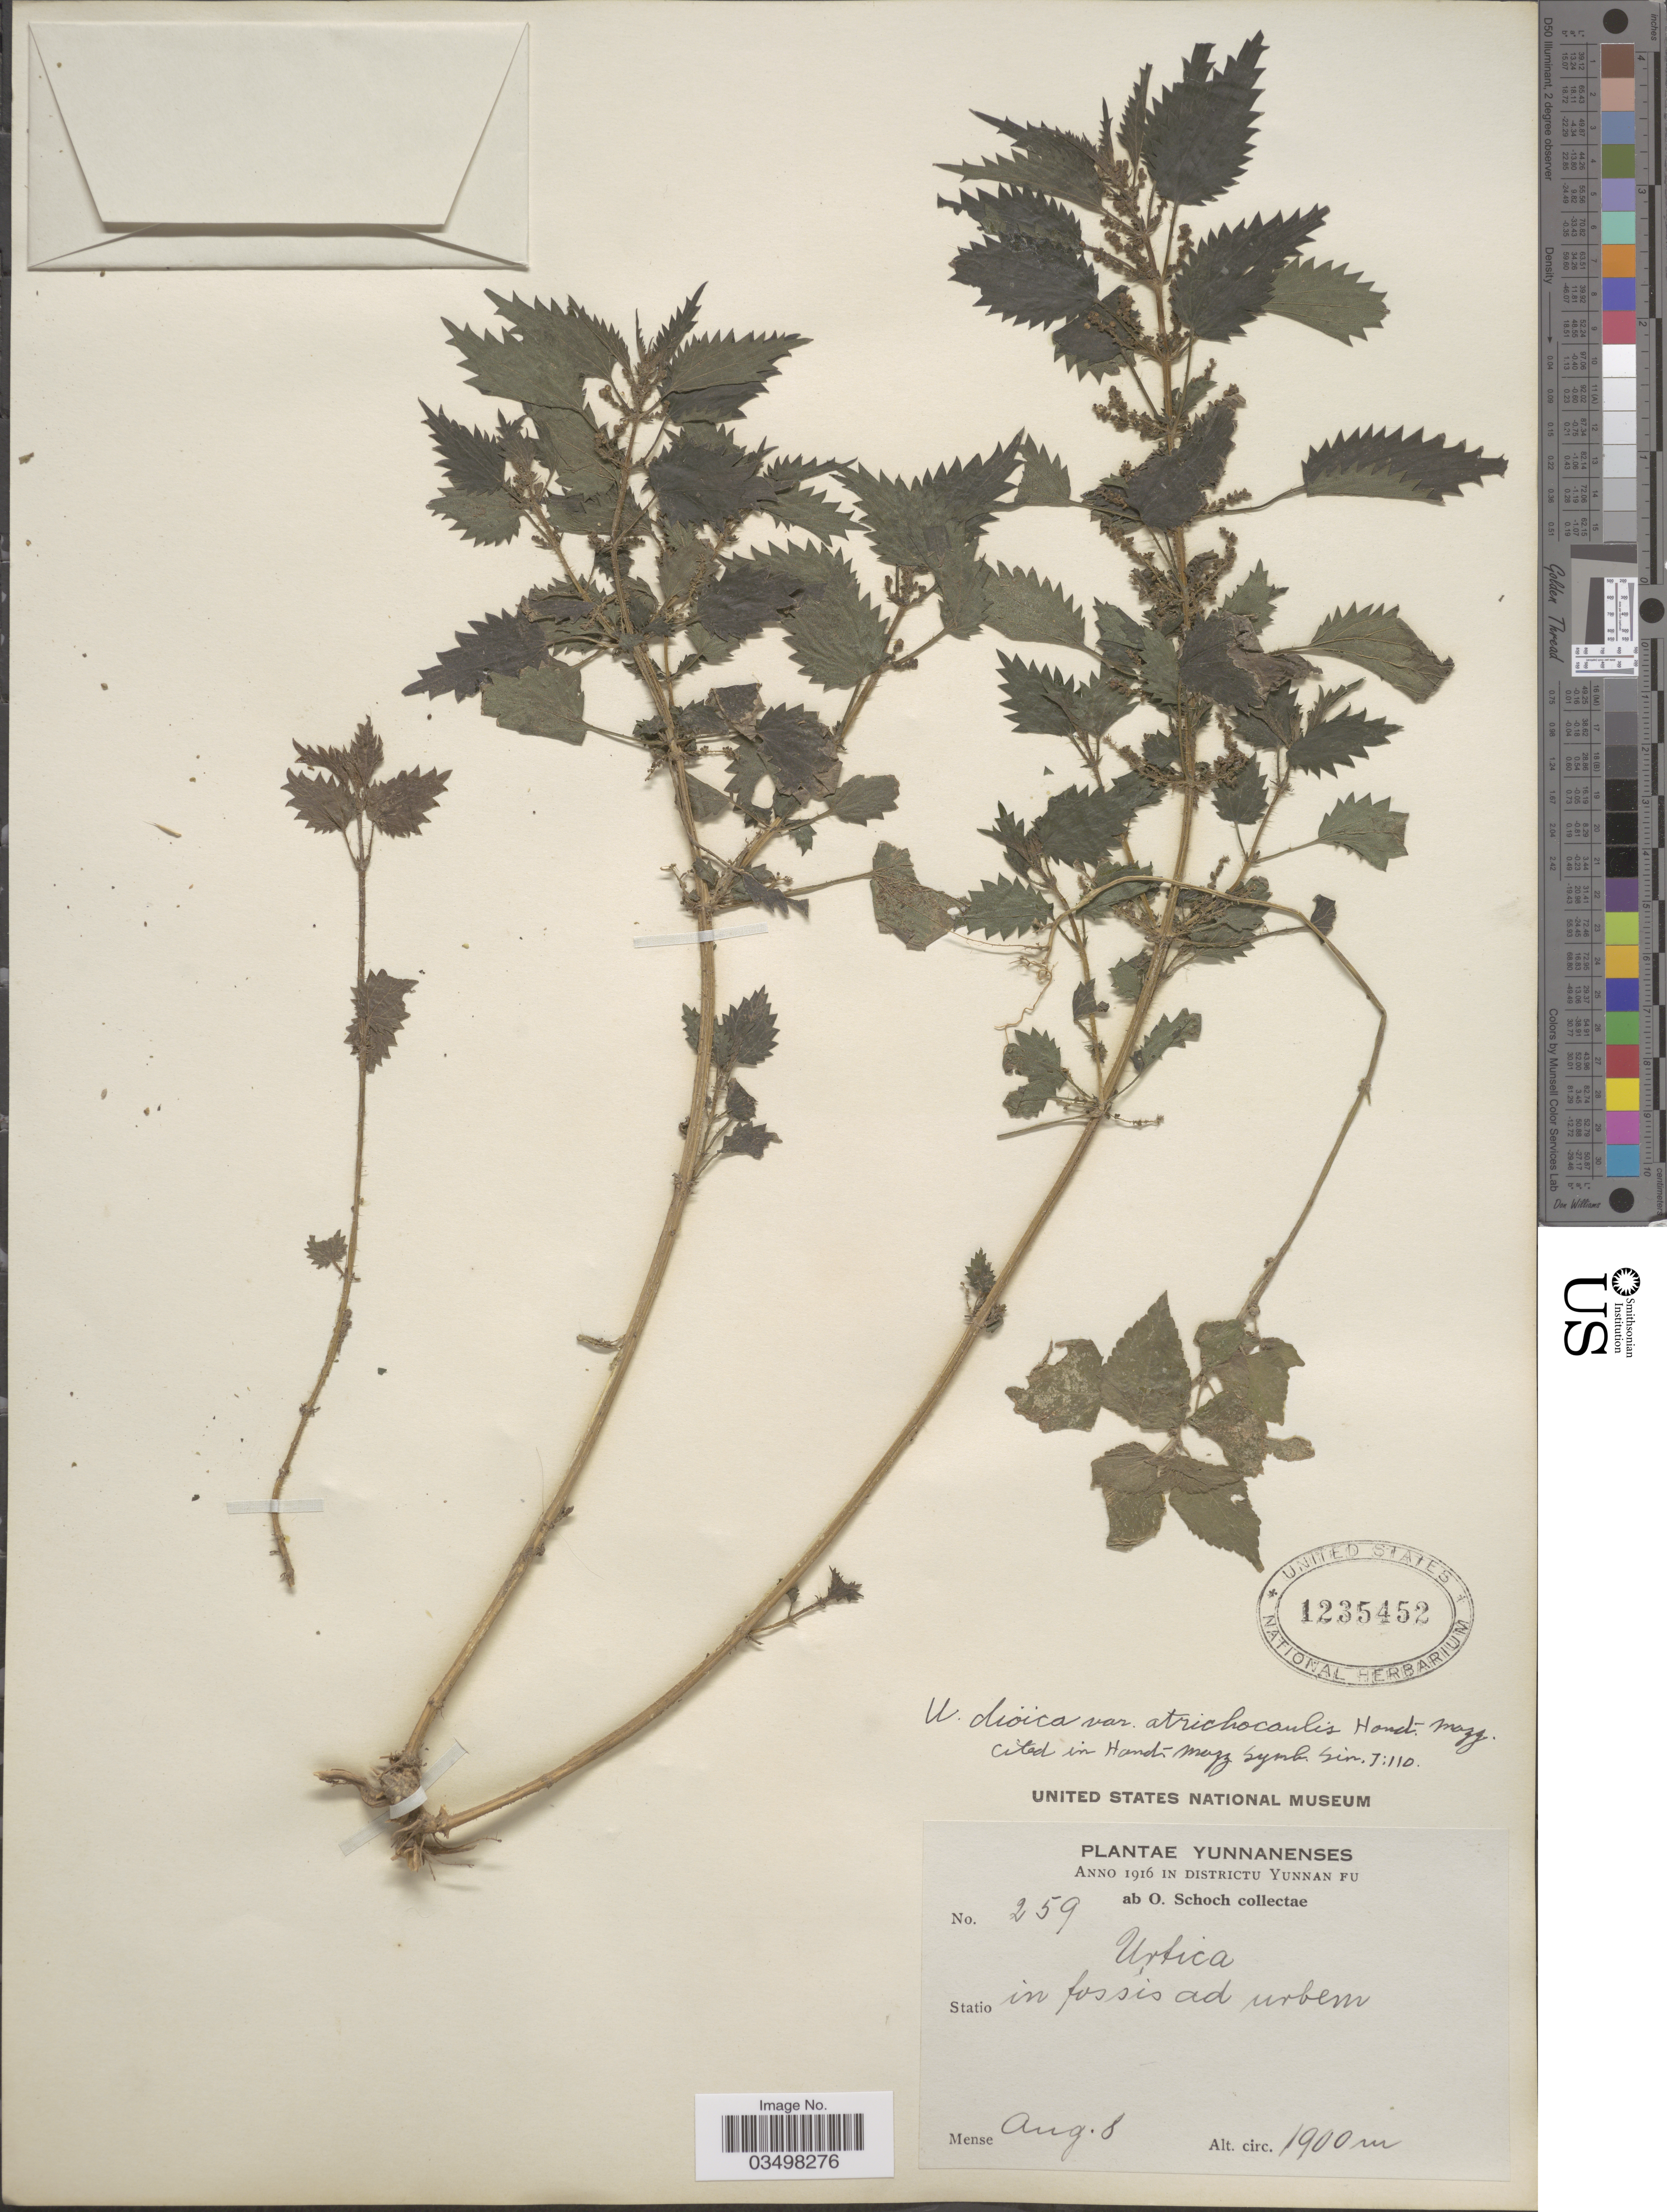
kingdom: Plantae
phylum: Tracheophyta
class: Magnoliopsida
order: Rosales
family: Urticaceae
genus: Urtica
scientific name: Urtica dioica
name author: L.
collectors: O. Schoch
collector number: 259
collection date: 1916-08-08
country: China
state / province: Yunnan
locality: Districtu Yunnan Fu. Statio in fossis ad urbem.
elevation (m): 1900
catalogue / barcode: US 1235452